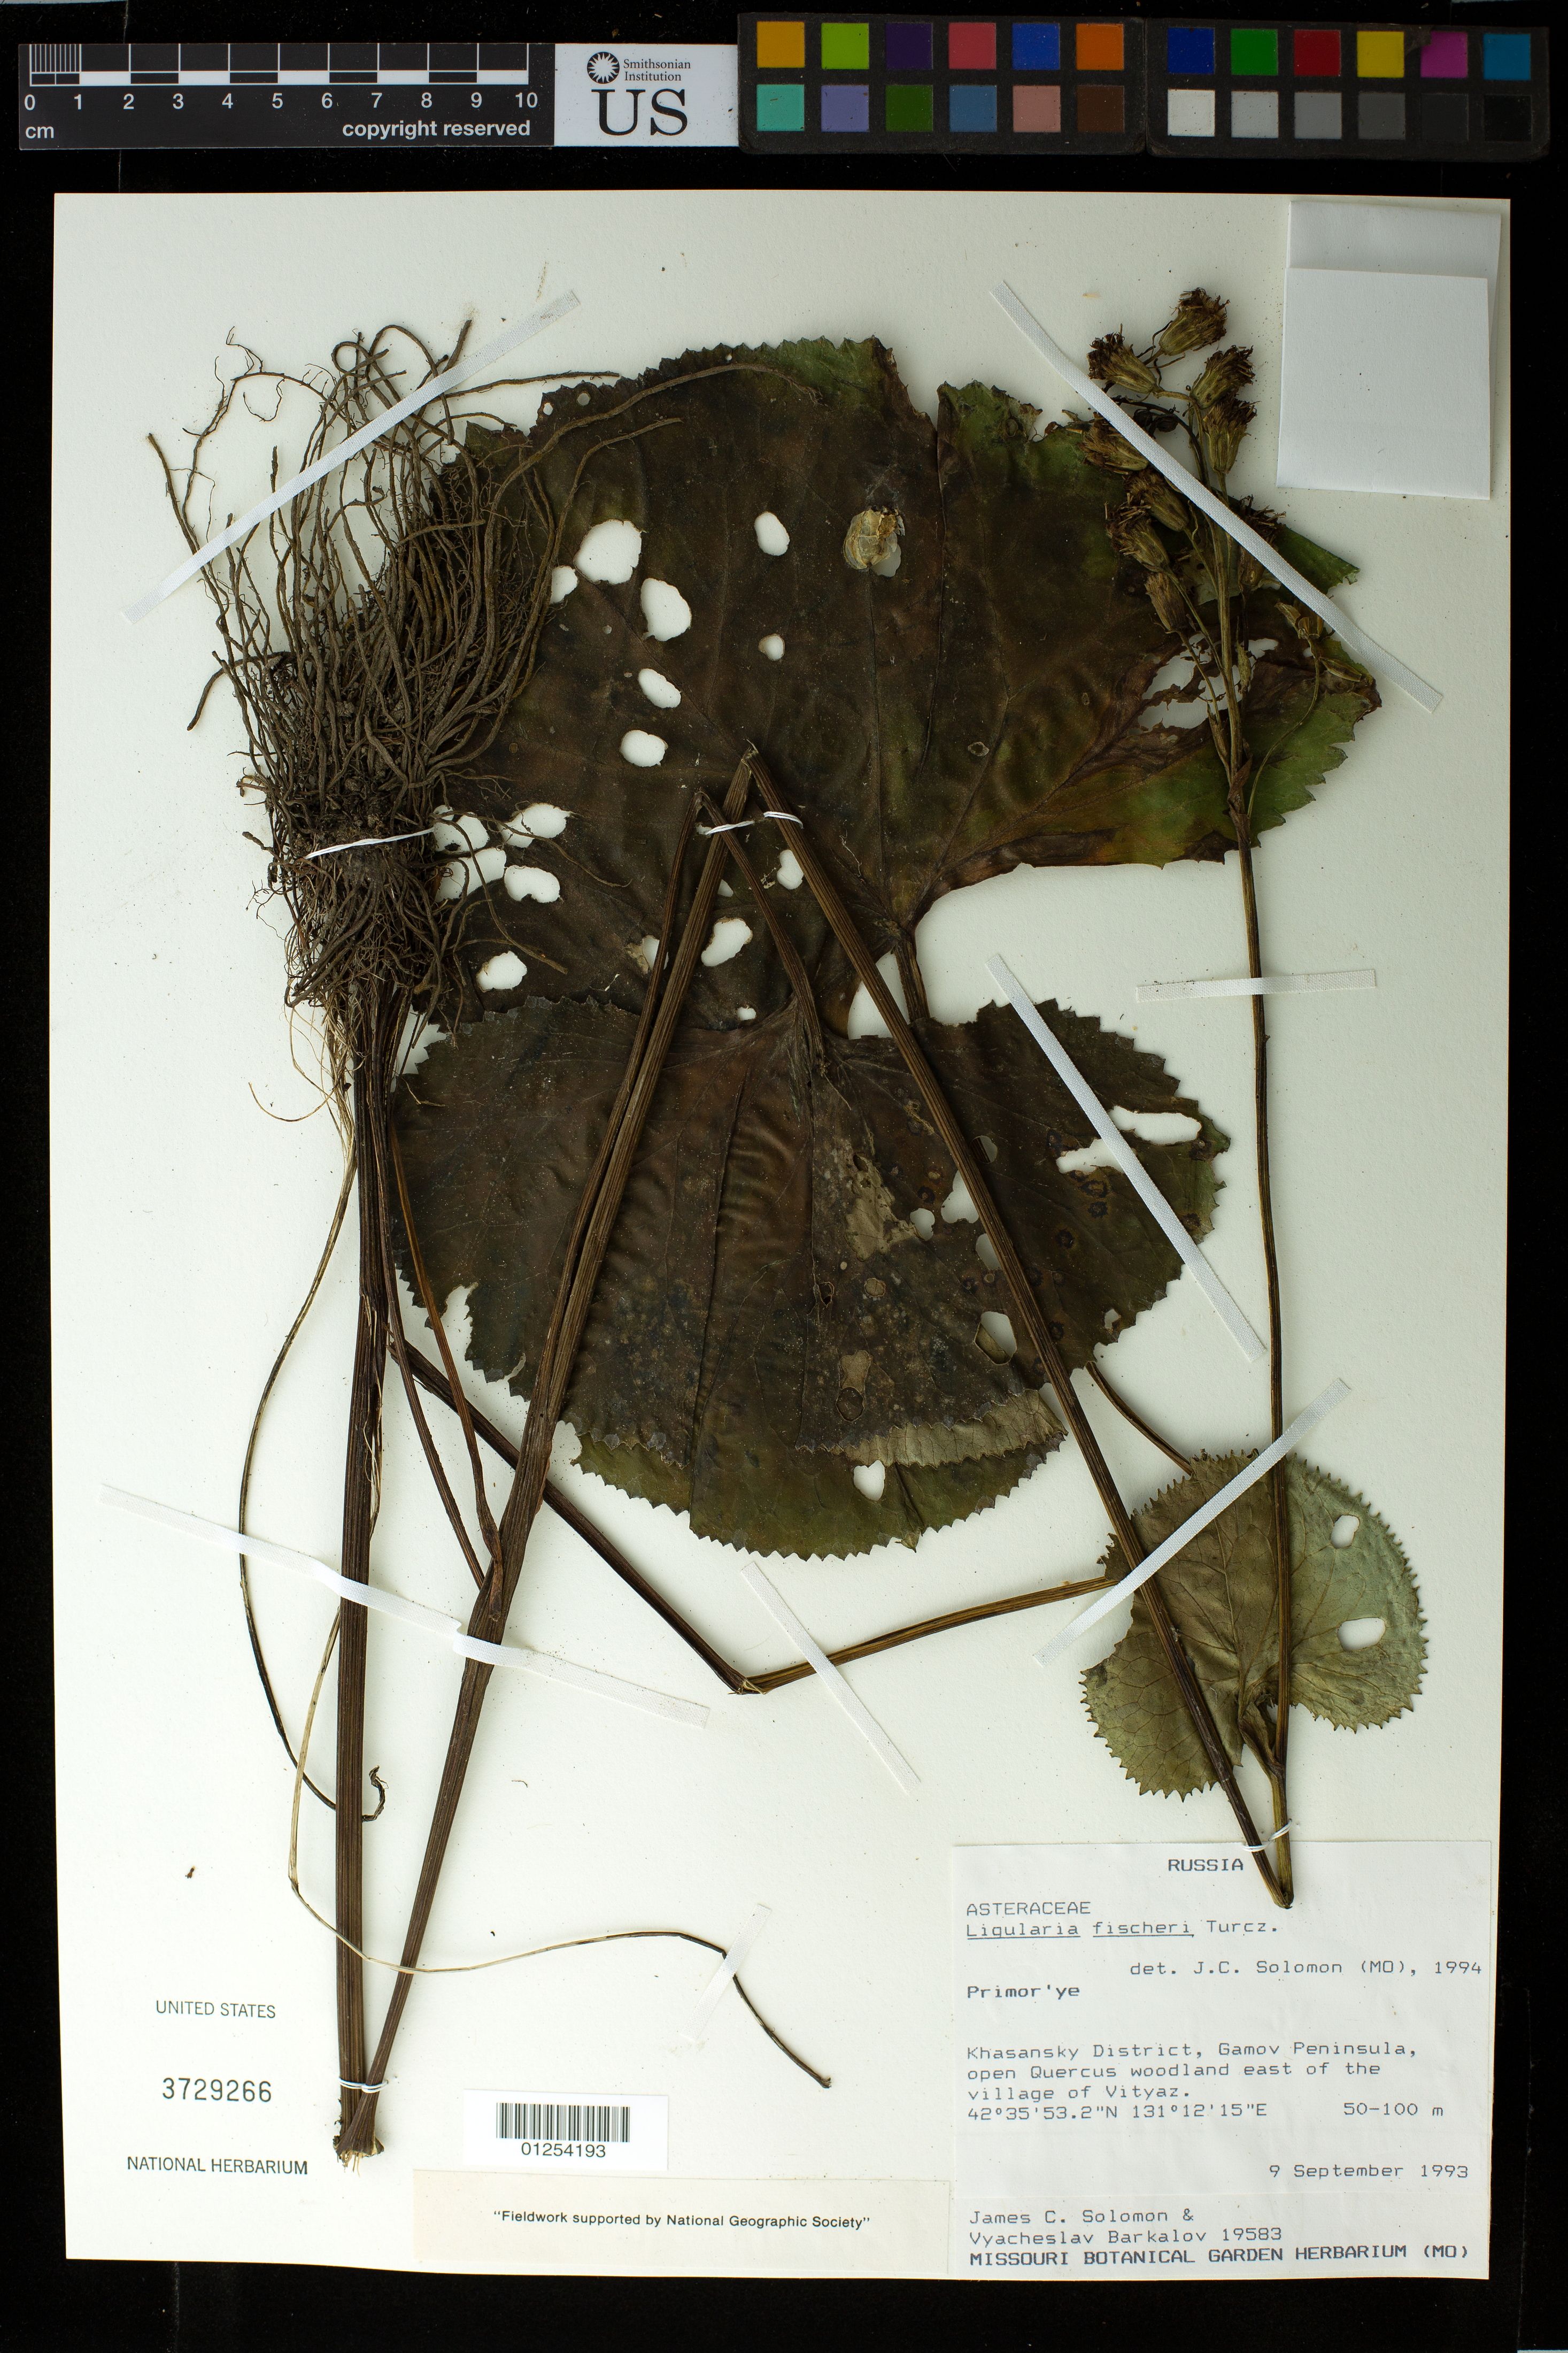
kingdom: Plantae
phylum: Tracheophyta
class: Magnoliopsida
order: Asterales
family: Asteraceae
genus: Ligularia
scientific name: Ligularia fischeri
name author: Turcz.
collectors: J. C. Solomon & V. Barkalov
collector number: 19583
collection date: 1993-09-09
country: Russian Federation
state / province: Primorsky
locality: Khasansky District, Gamov Peninsula, open Quercus woodland east of the village of Vityaz.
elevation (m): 50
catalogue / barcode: US 3729266